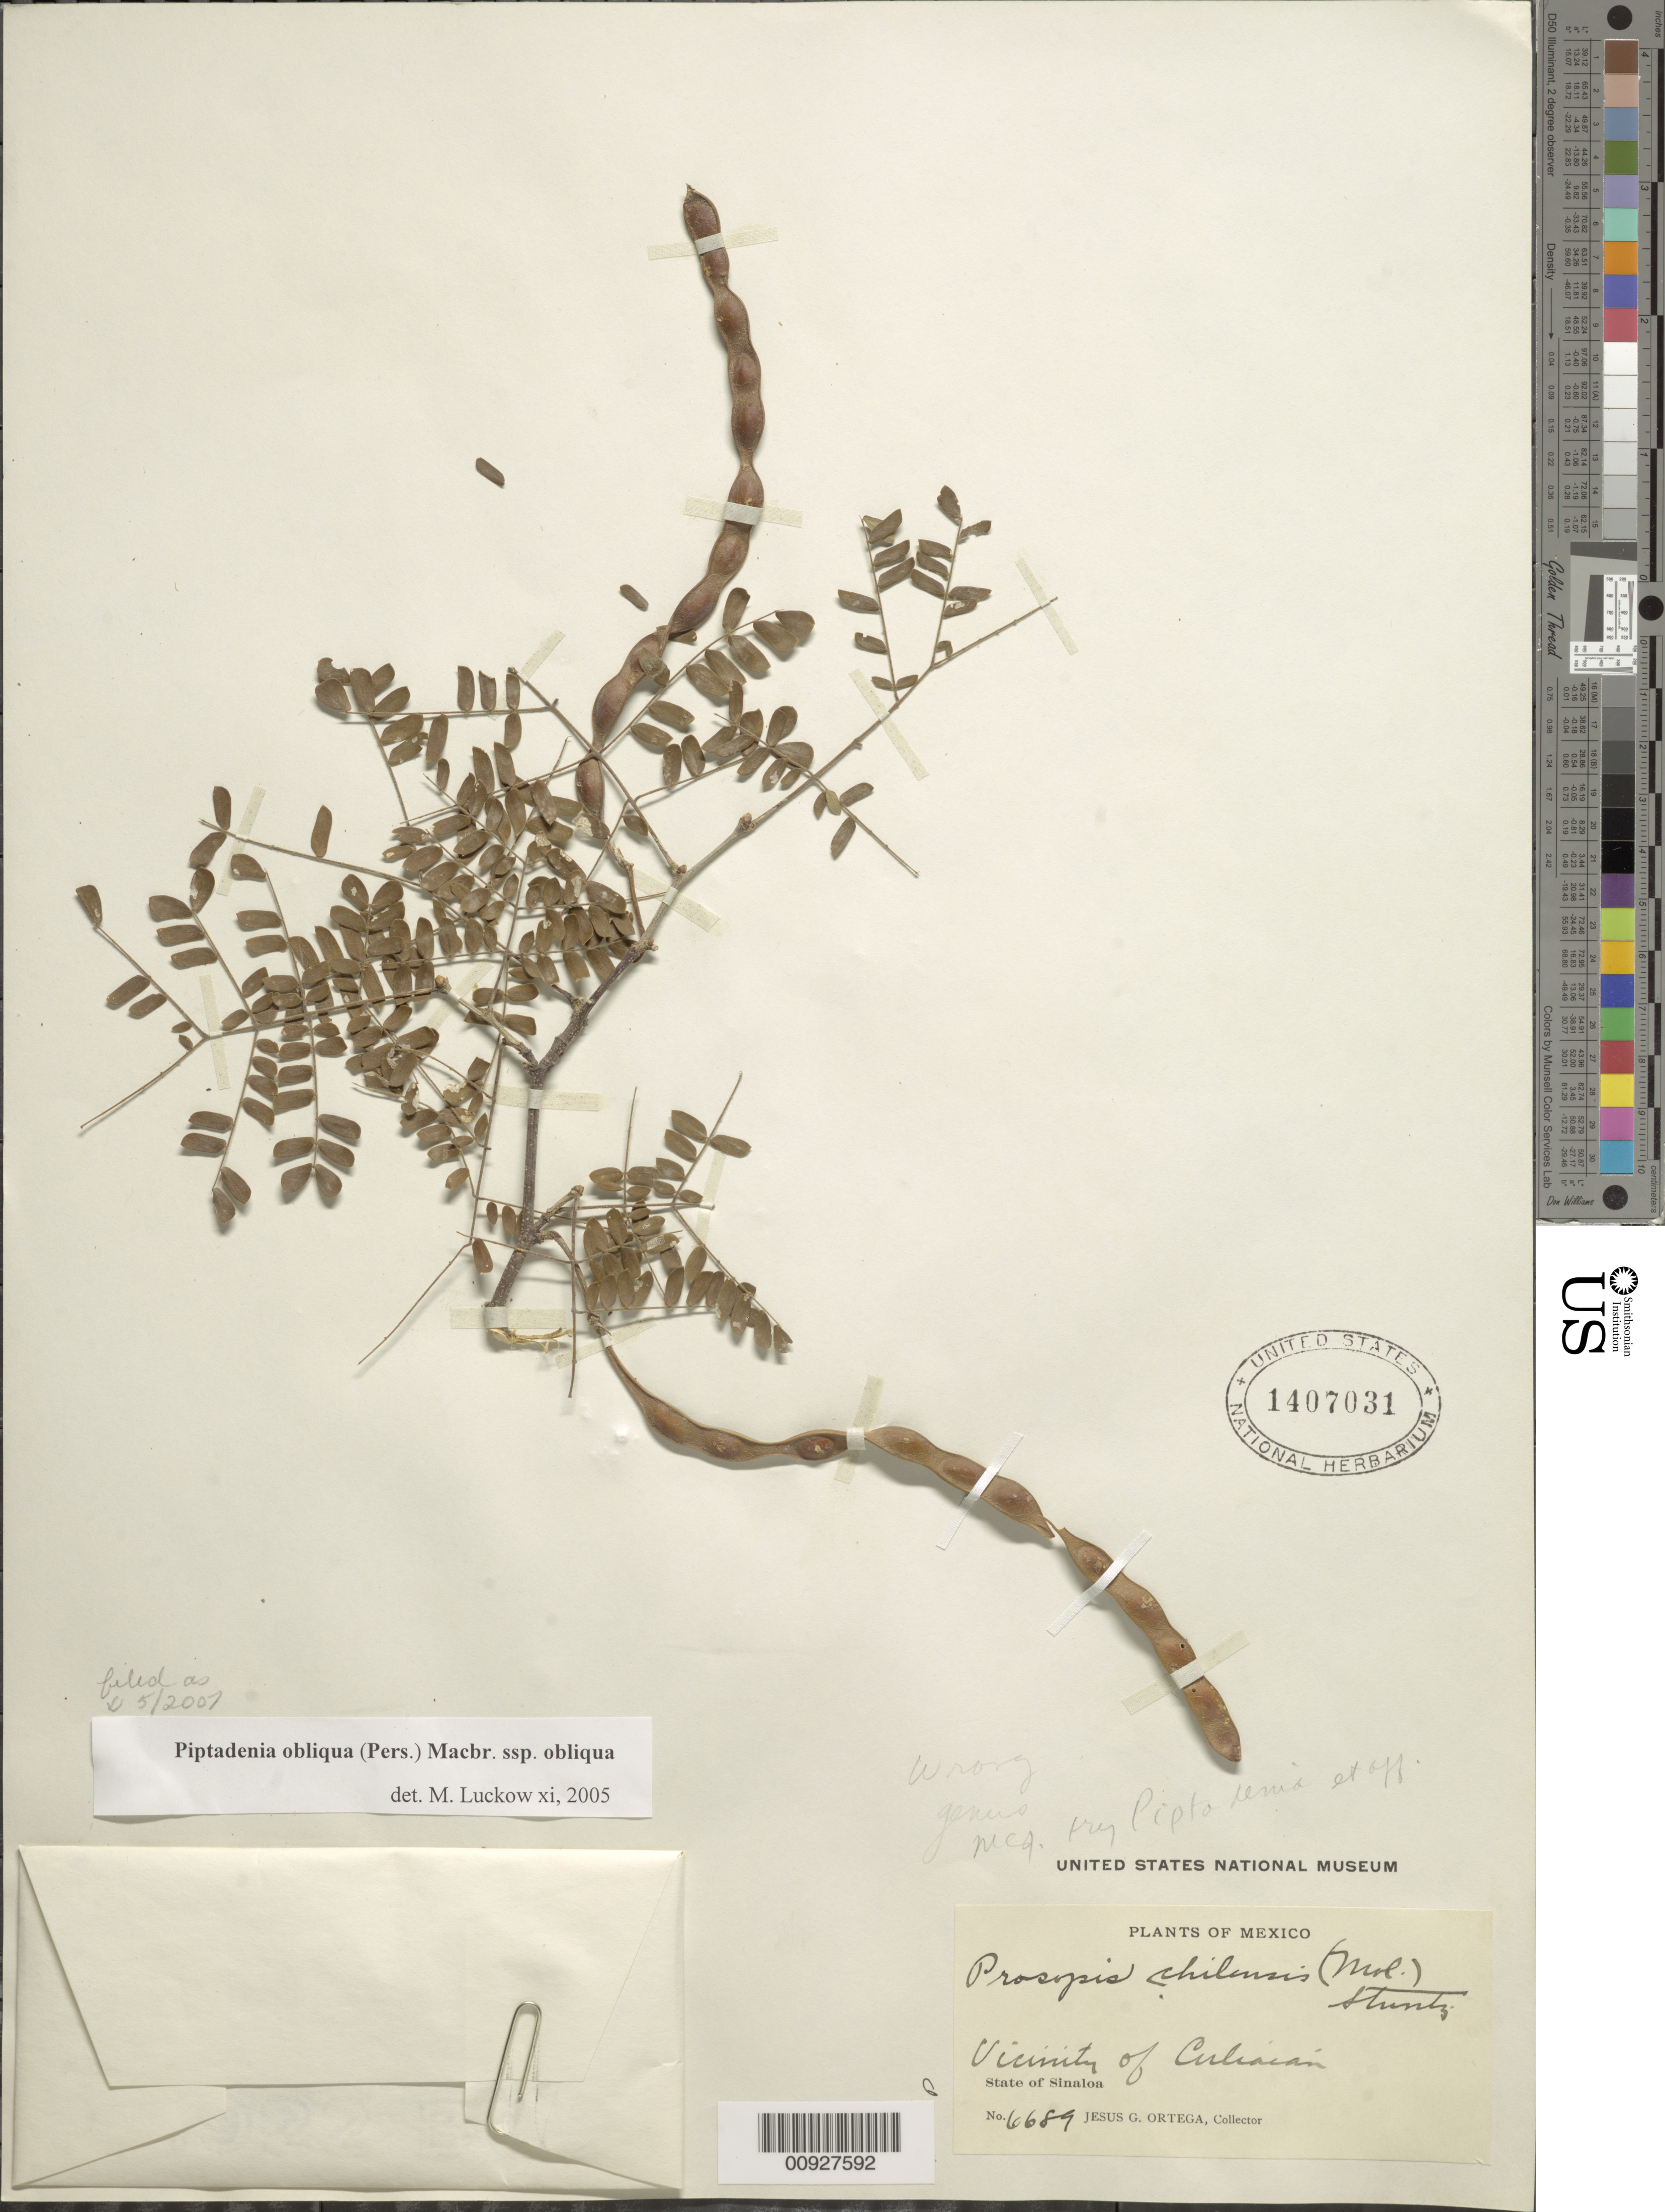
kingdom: Plantae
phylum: Tracheophyta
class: Magnoliopsida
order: Fabales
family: Fabaceae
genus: Pityrocarpa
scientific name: Pityrocarpa obliqua subsp. obliqua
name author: (Pers.) Brenan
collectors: J. Ortega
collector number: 6689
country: Mexico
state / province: Sinaloa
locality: Vicinity of Culiacán, State of Sinaloa.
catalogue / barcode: US 1407031